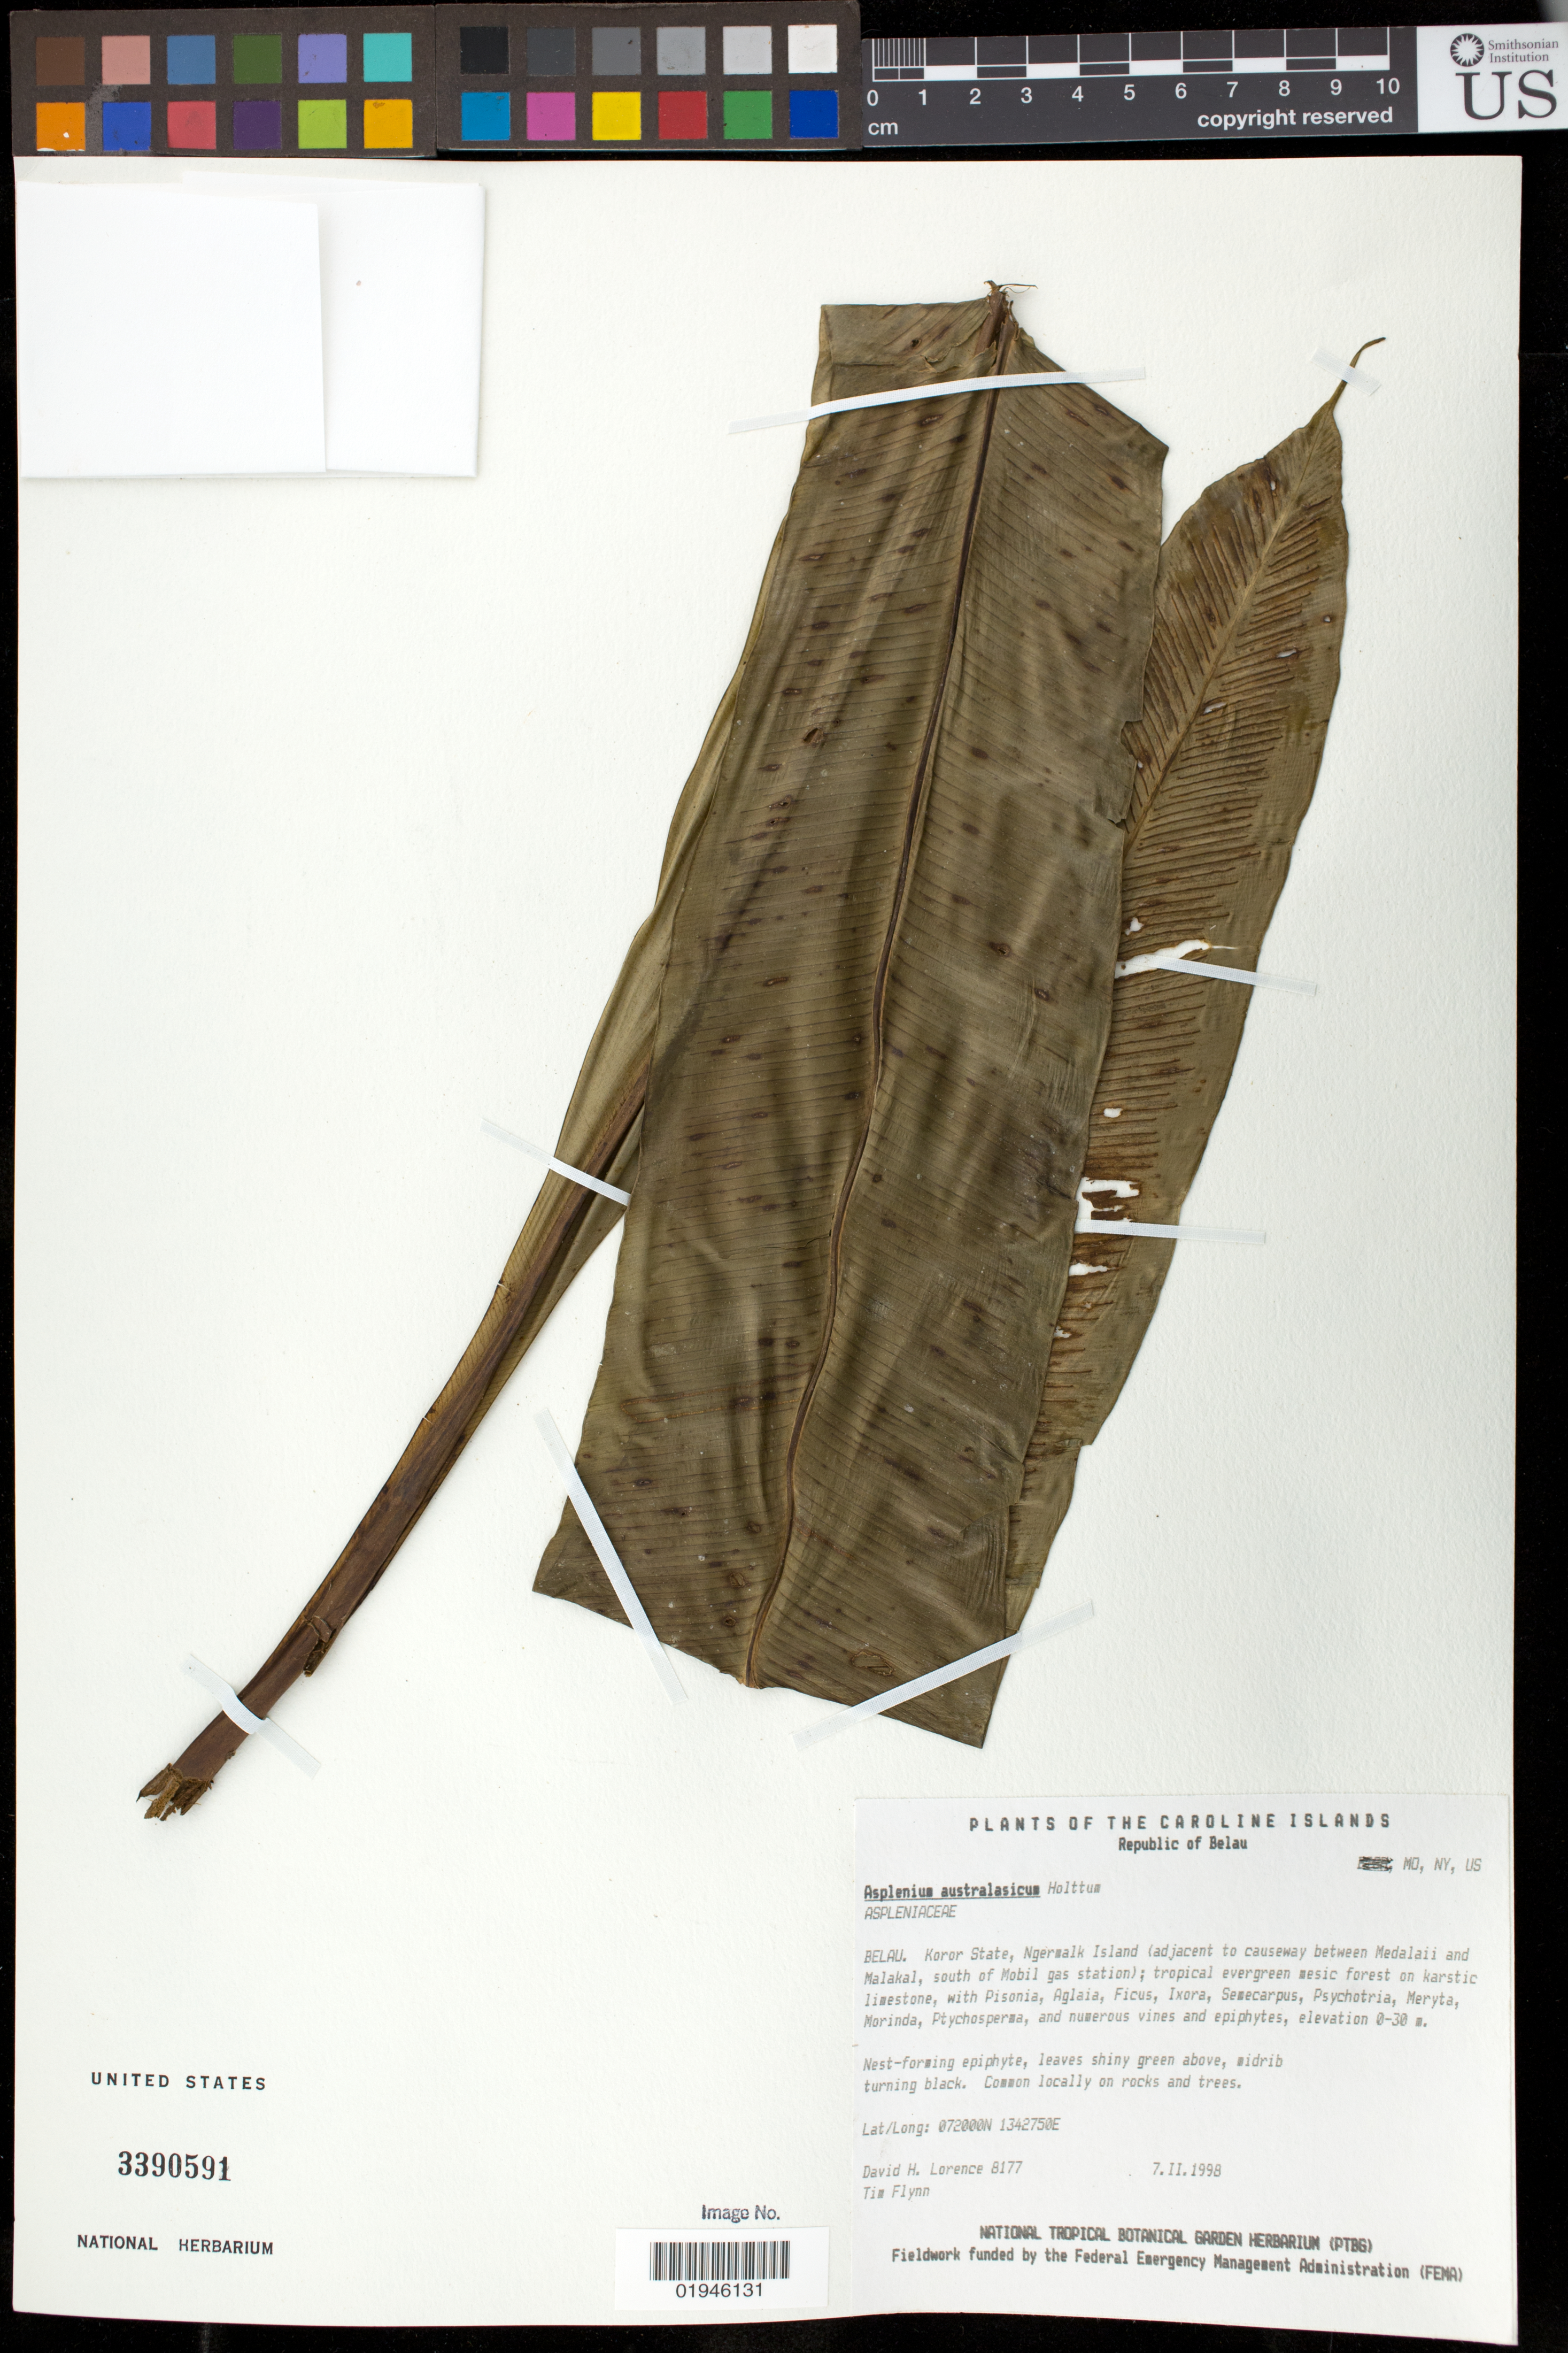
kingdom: Plantae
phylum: Tracheophyta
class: Polypodiopsida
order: Polypodiales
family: Aspleniaceae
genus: Asplenium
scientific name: Asplenium australasicum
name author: (Sm.) Hook.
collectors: D. Lorence & T. W. Flynn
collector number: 8177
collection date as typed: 07 Feb 1998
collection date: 1998-02-07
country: Palau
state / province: Koror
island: Ngermalk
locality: Belau, Koror State, Oreor: Ngermalk Island (along causeway between Medalaii and Malakal, south of Mobil gas station)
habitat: Tropical evergreen mesic forest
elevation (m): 0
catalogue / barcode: US 3390591